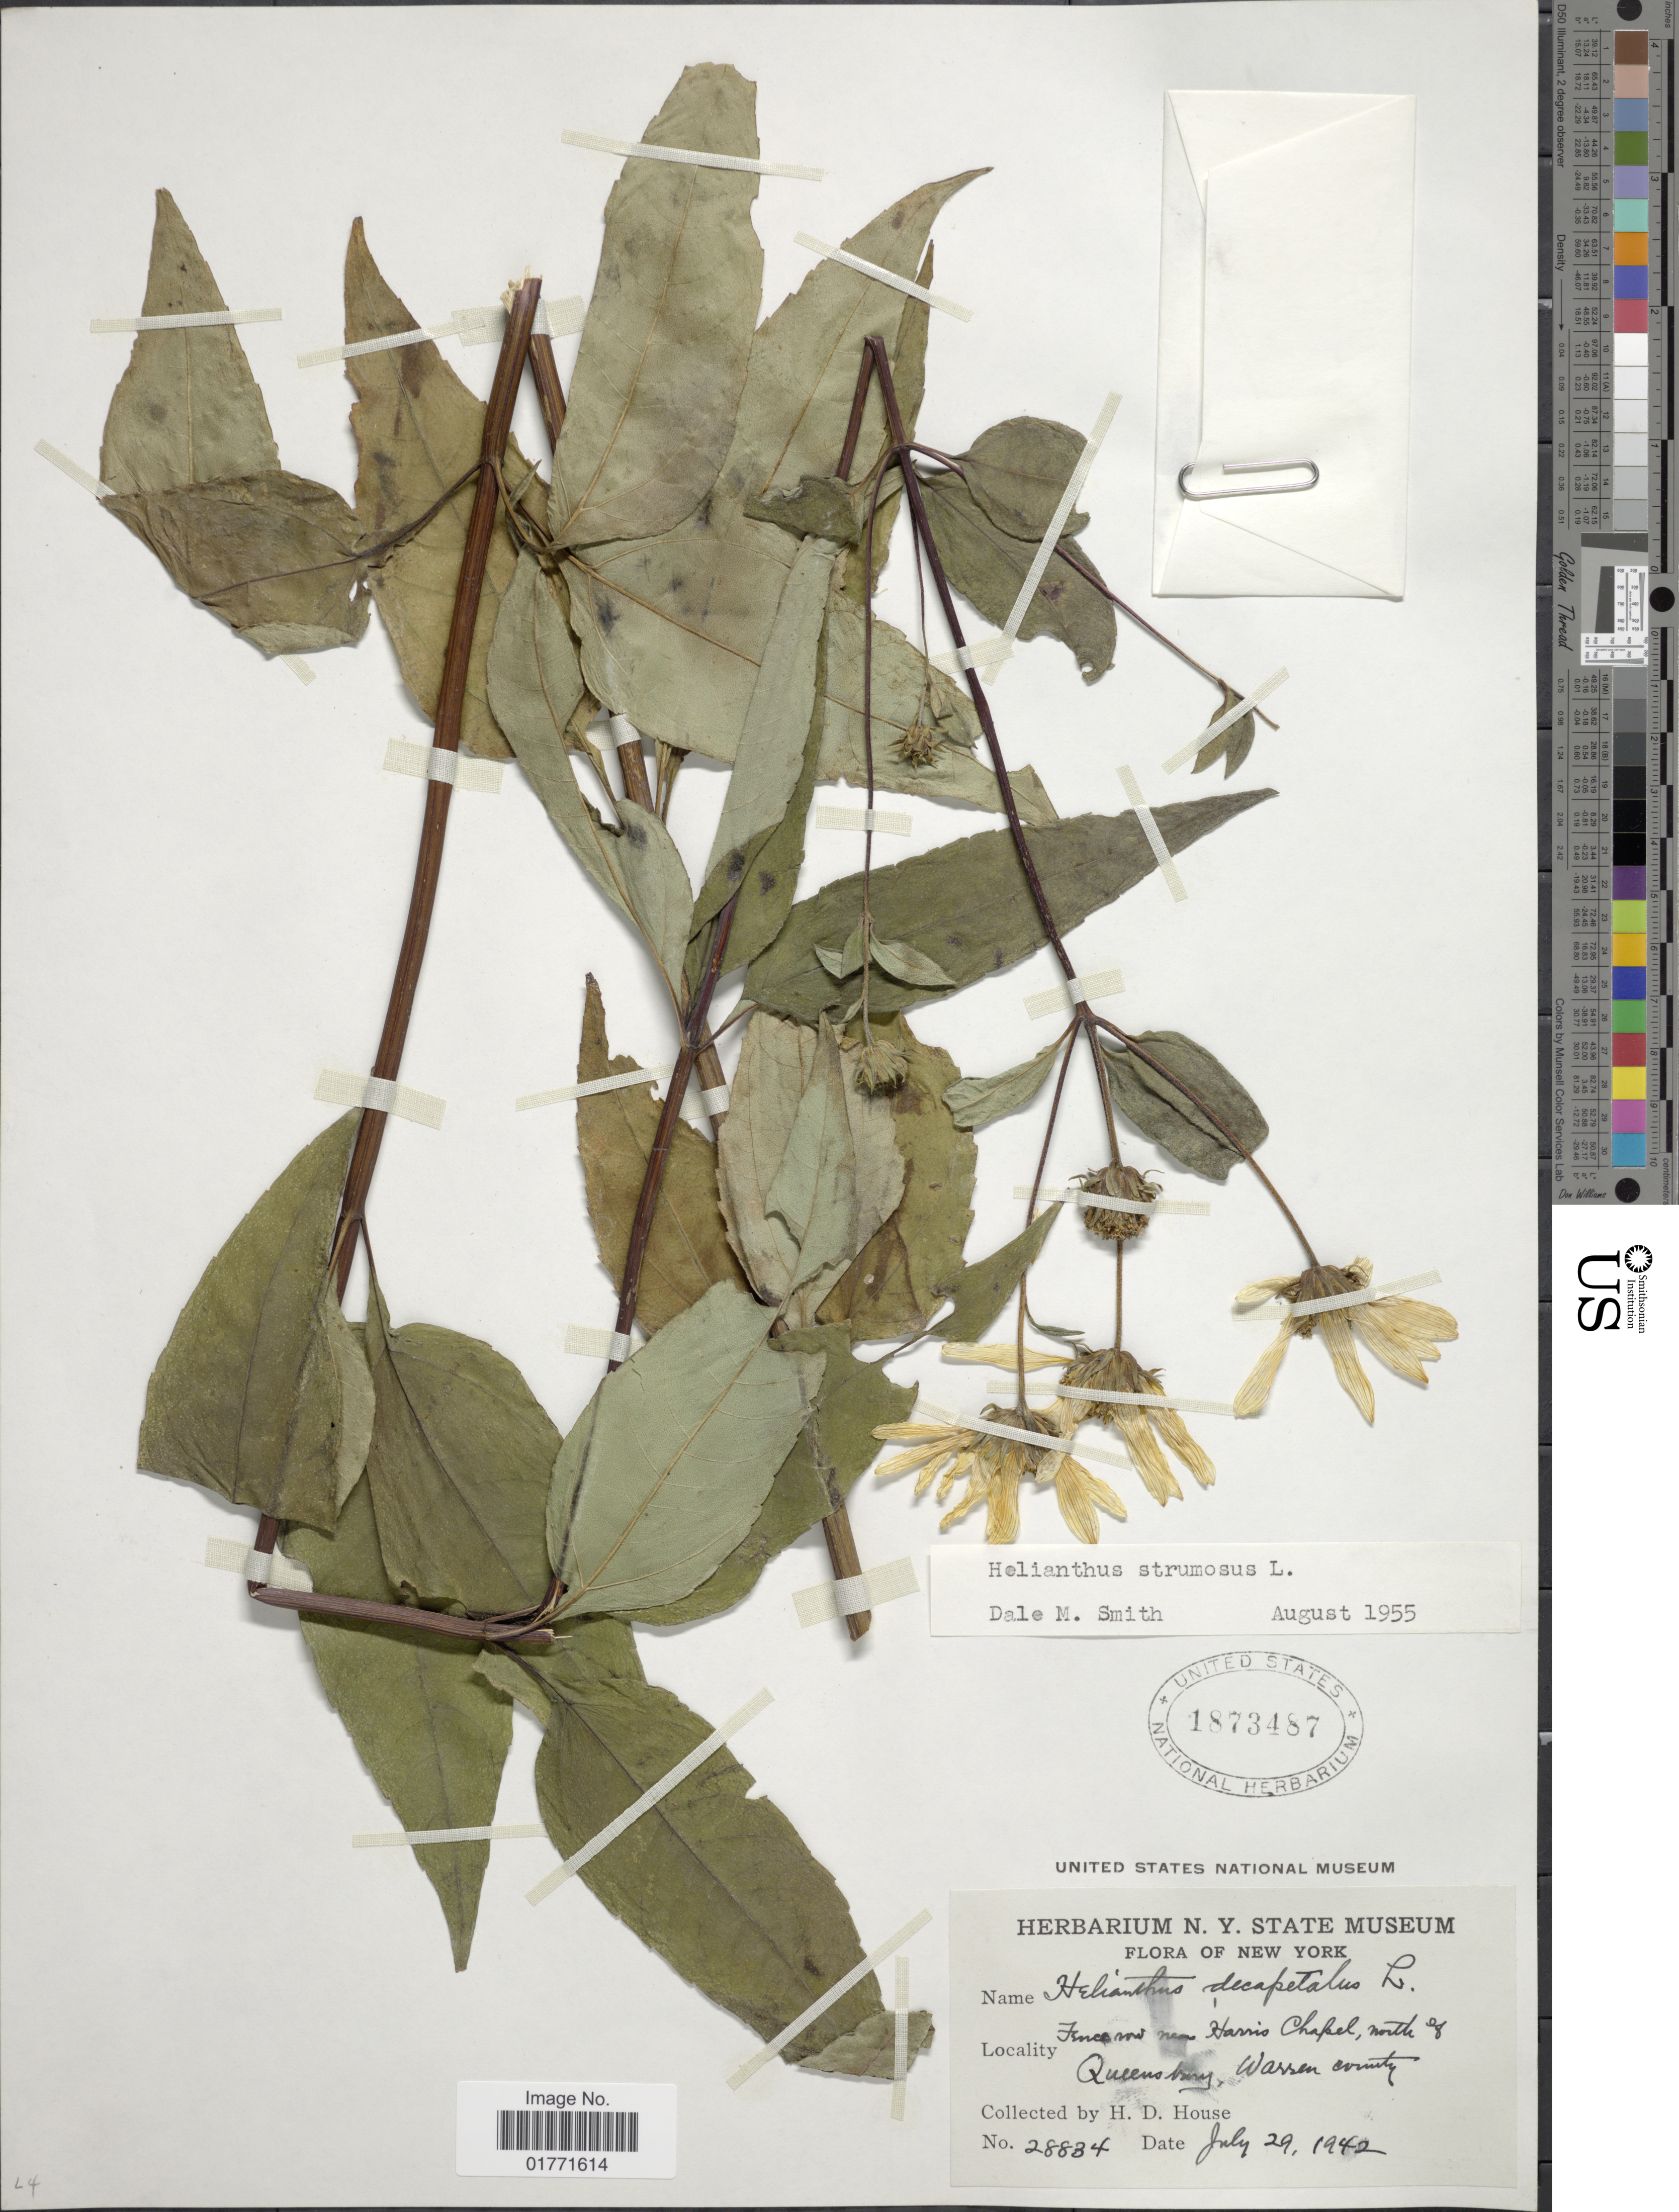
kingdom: Plantae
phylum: Tracheophyta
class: Magnoliopsida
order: Asterales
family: Asteraceae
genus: Helianthus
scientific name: Helianthus strumosus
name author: L.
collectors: H. D. House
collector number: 28834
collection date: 1942-07-29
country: United States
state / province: New York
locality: Fence row near Harris Chapel, north of Queensbay, Warren county.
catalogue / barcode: US 1873487